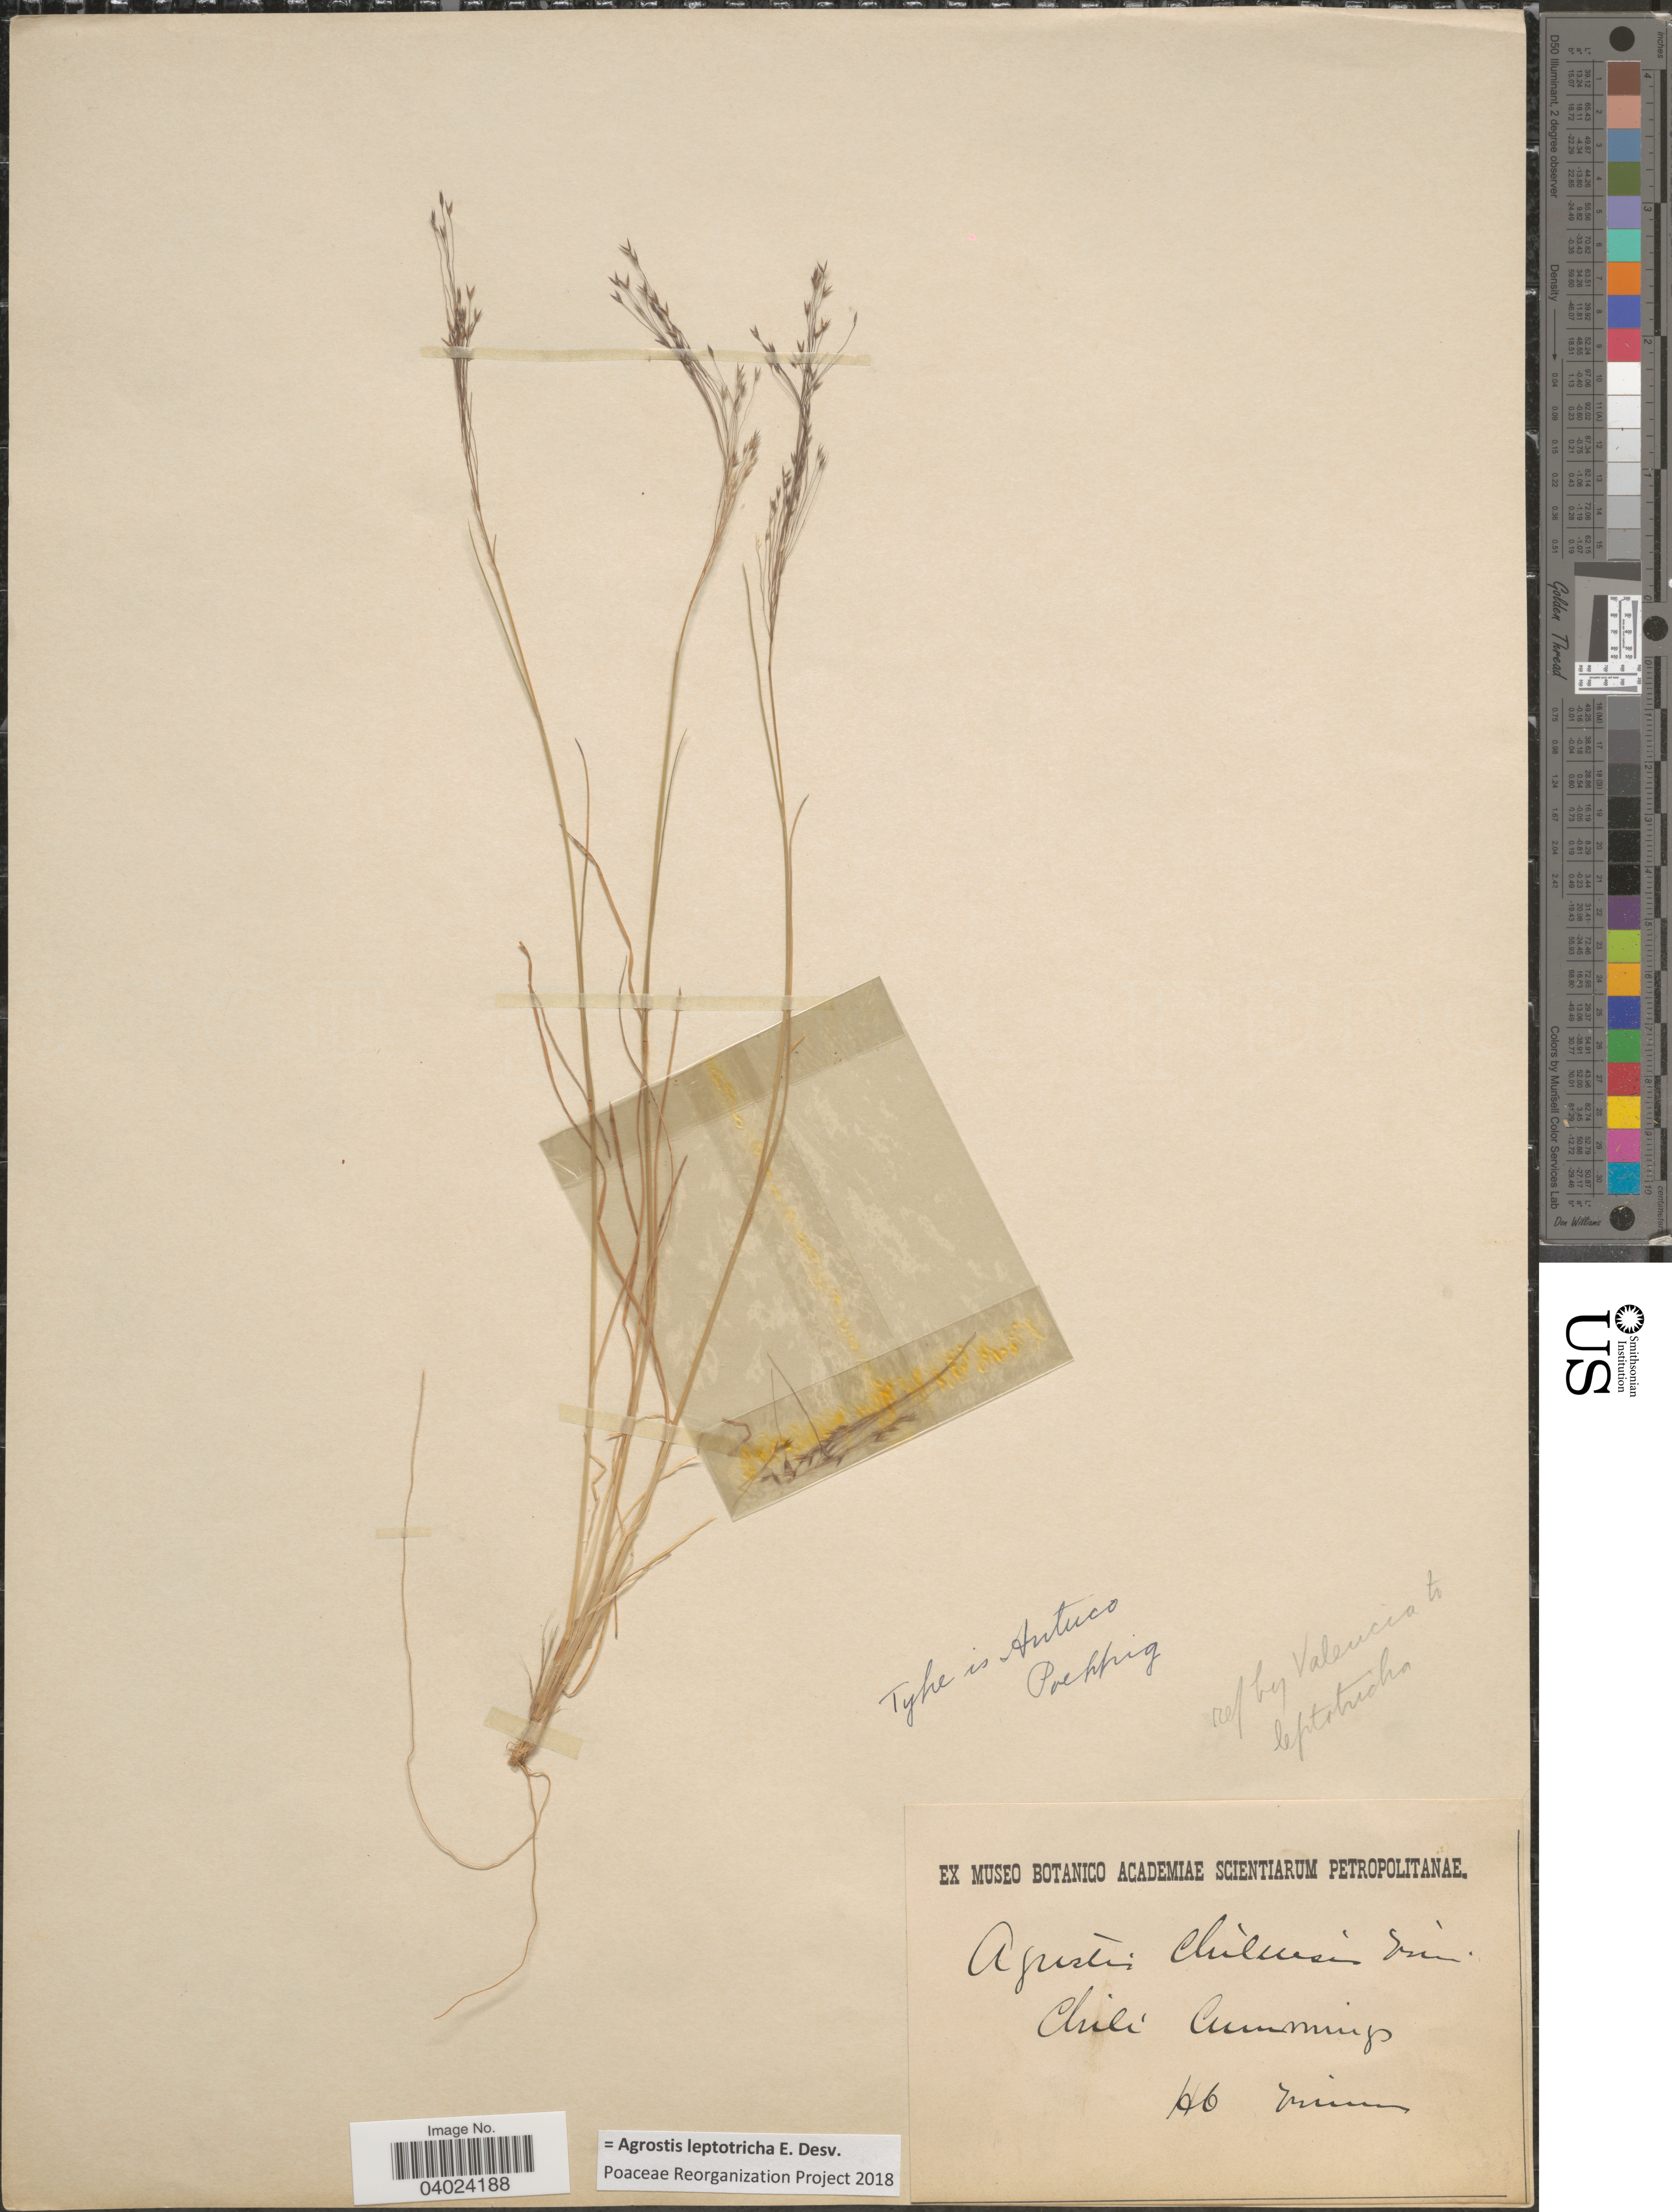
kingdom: Plantae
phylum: Tracheophyta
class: Liliopsida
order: Poales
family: Poaceae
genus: Agrostis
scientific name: Agrostis leptotricha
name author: É. Desv.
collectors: Cummings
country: Chile